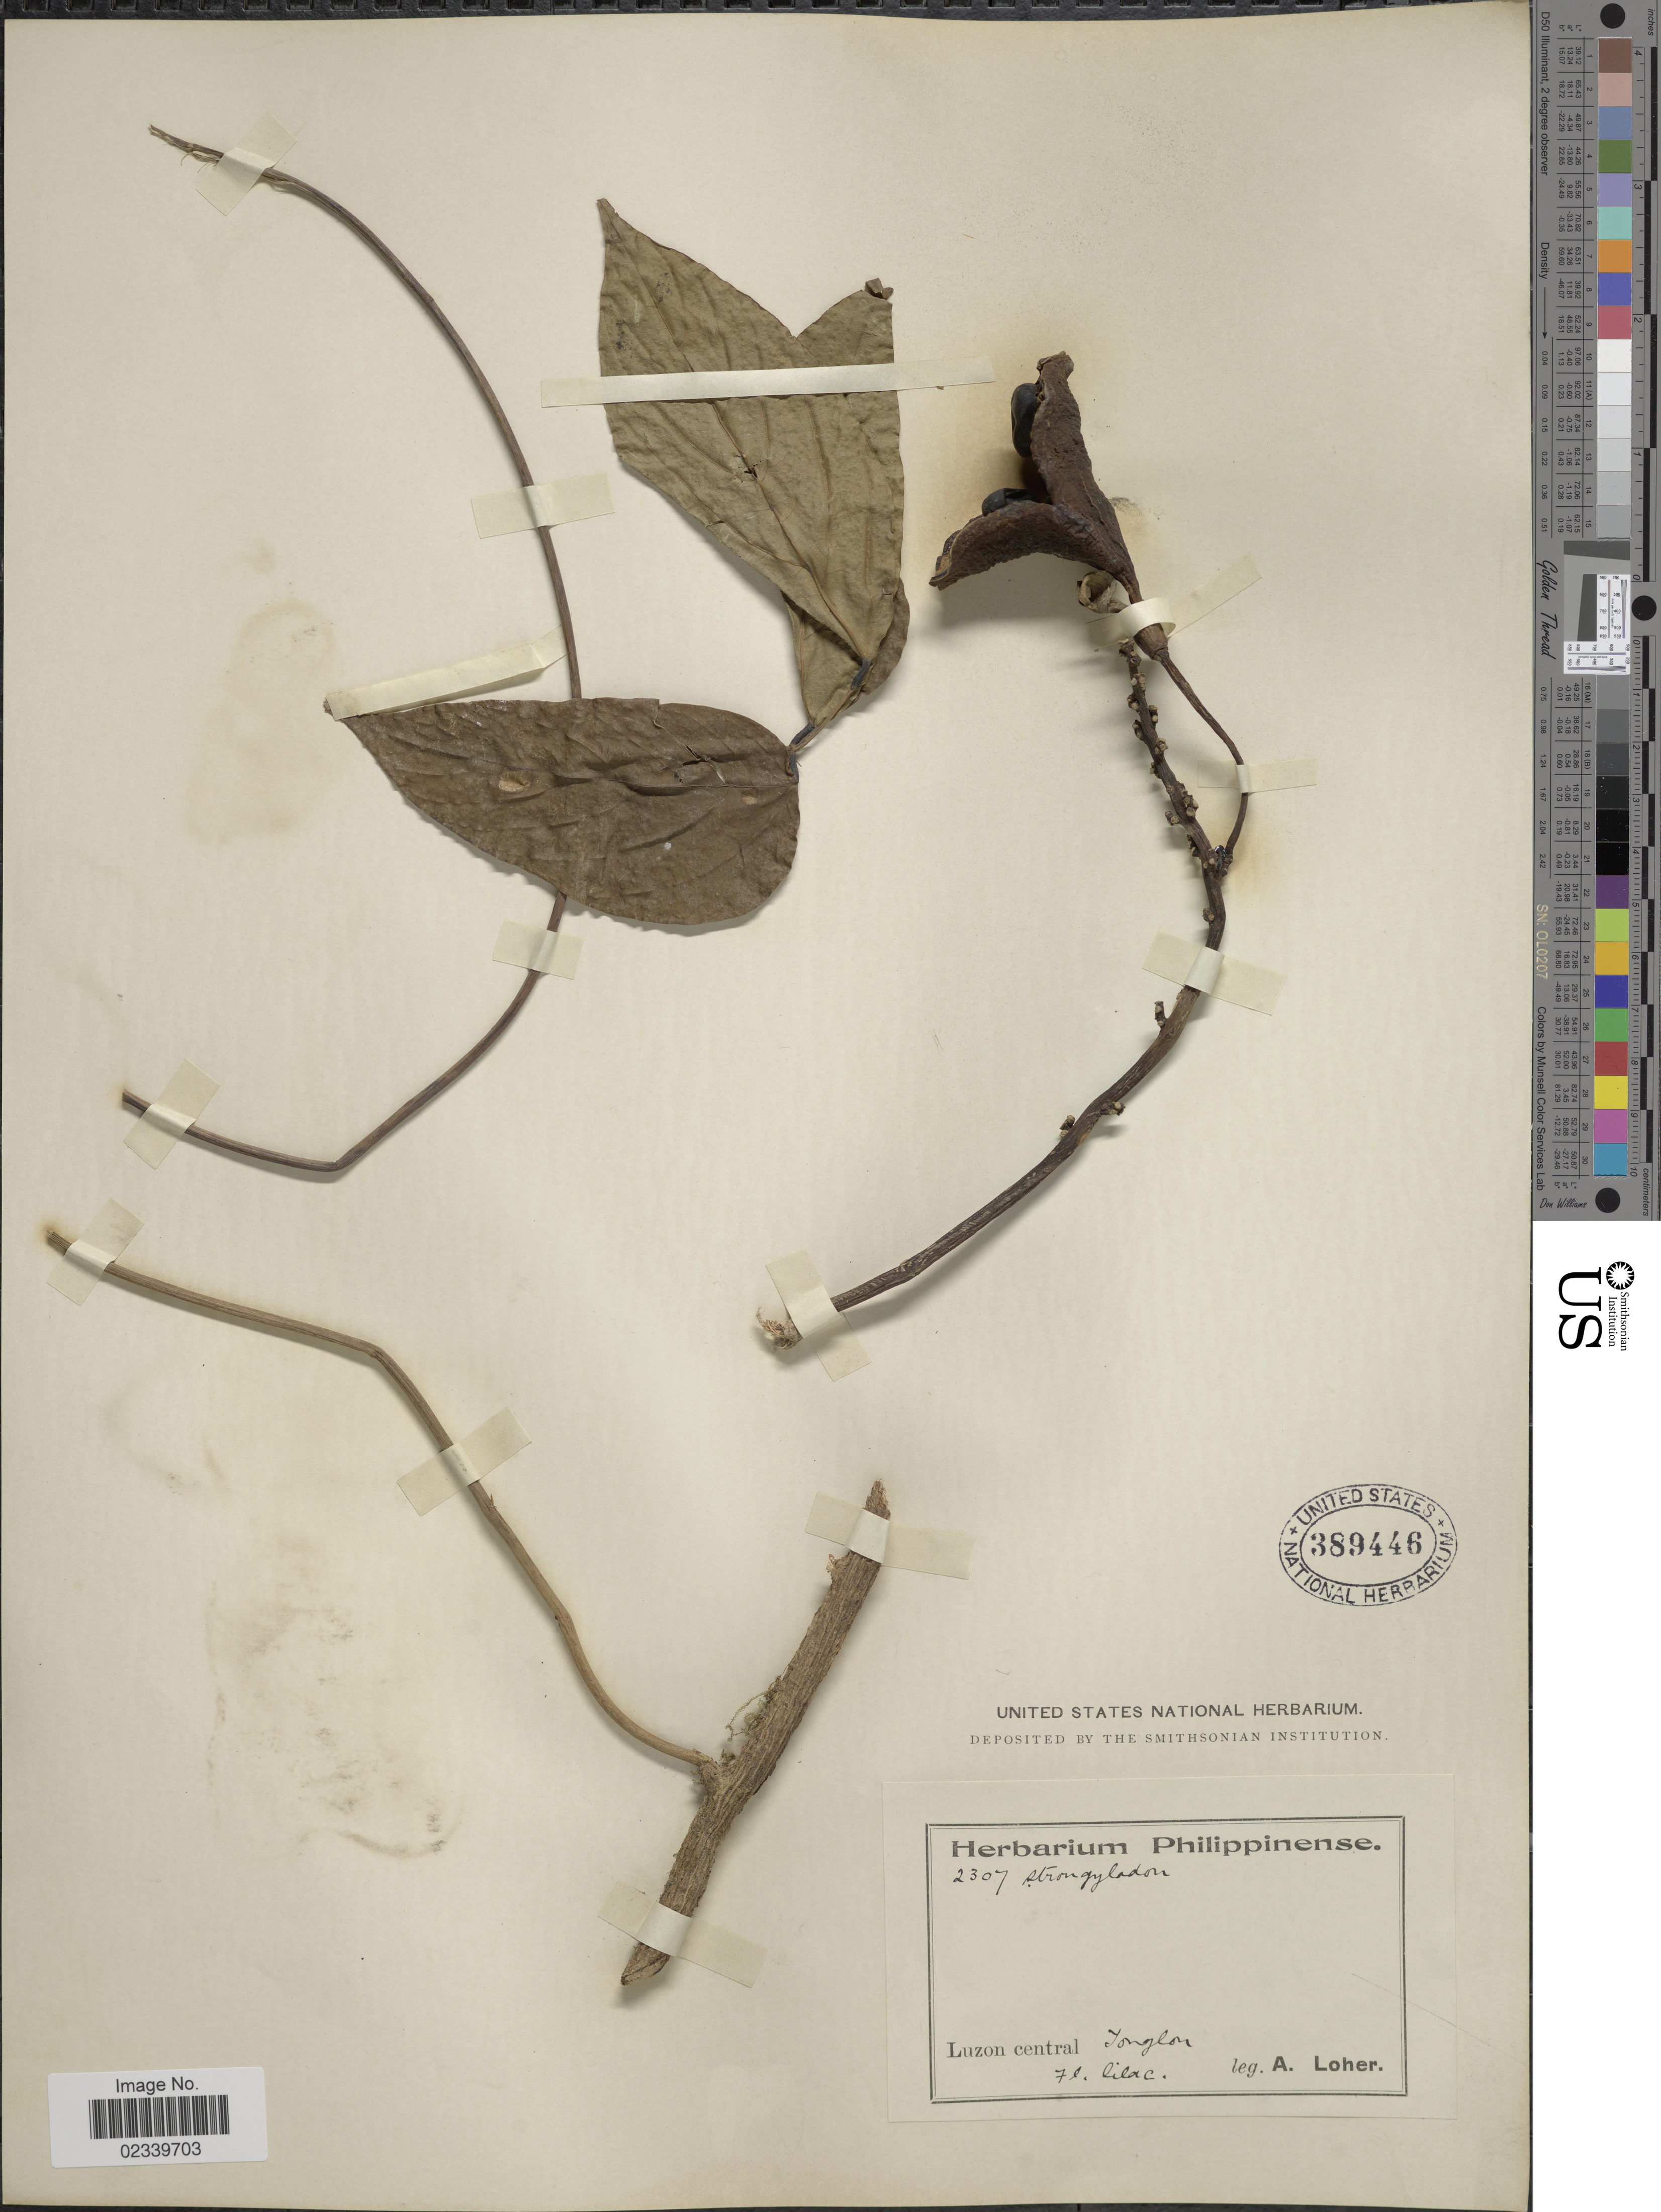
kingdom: Plantae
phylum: Tracheophyta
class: Magnoliopsida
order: Fabales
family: Fabaceae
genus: Strongylodon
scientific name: Strongylodon sp.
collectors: A. Loher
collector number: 2307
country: Philippines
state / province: Central Luzon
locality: Luzon Central Tonglon.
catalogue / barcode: US 389446